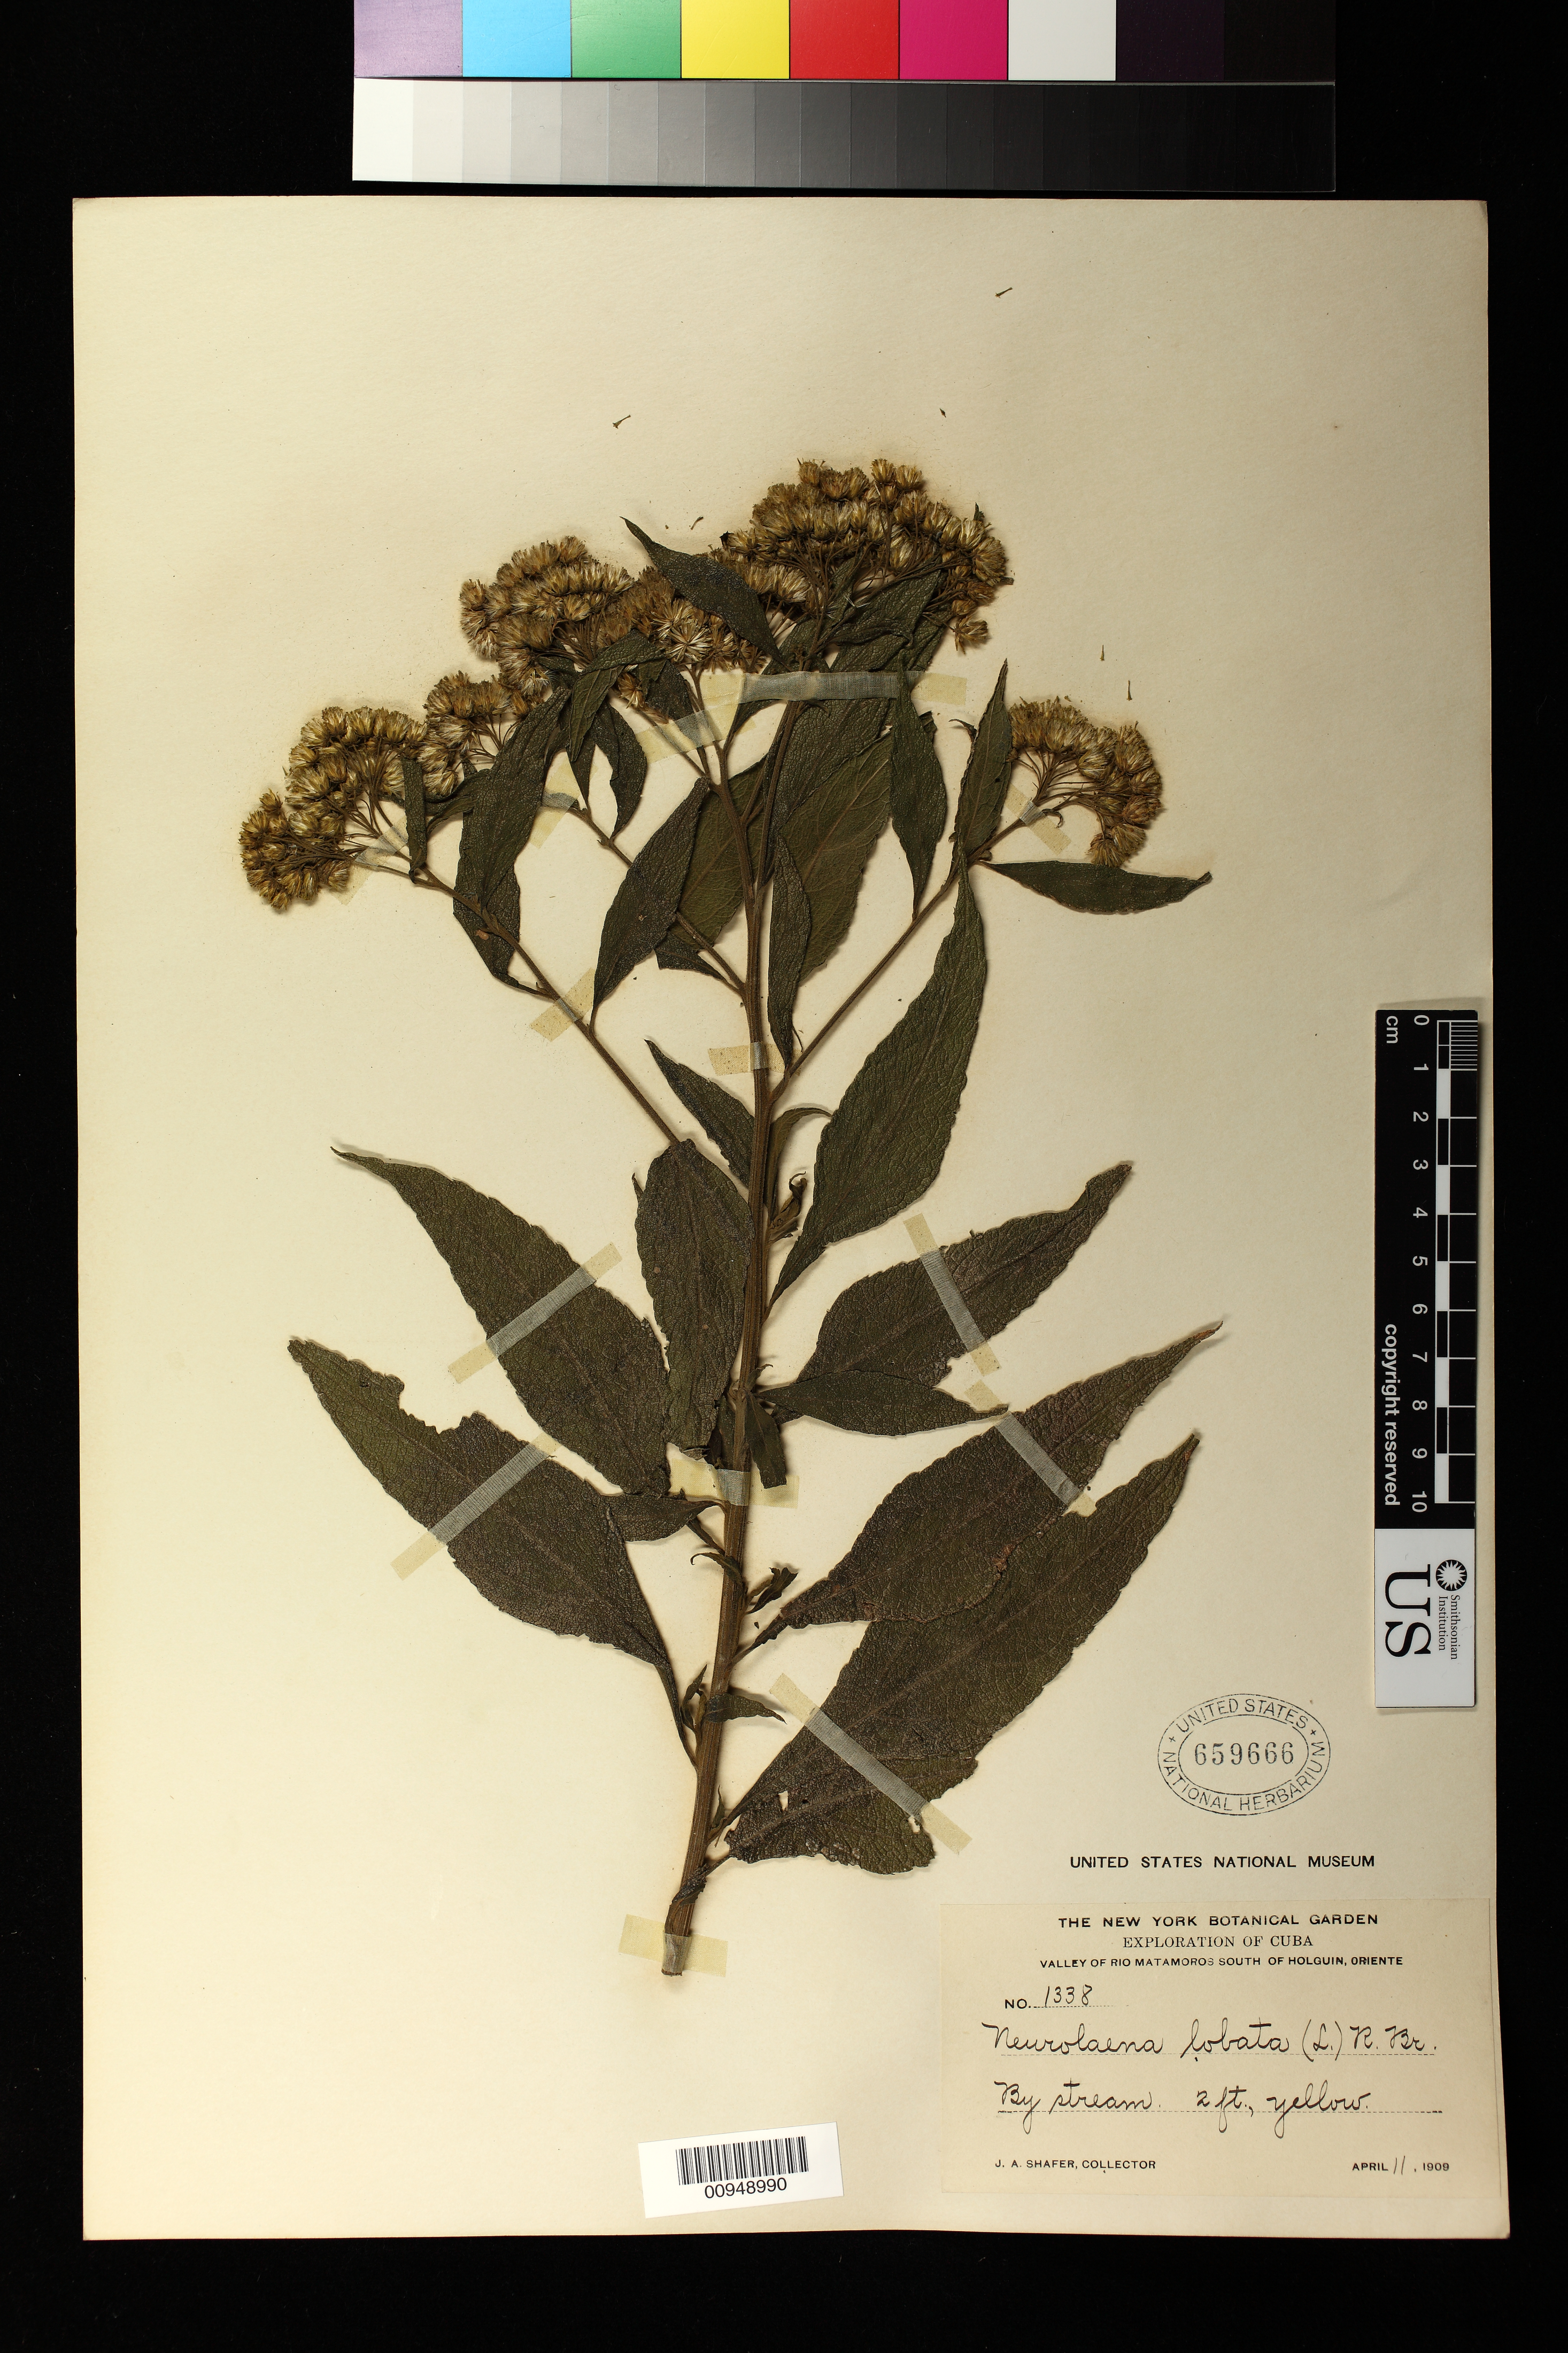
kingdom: Plantae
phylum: Tracheophyta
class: Magnoliopsida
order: Asterales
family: Asteraceae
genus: Neurolaena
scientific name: Neurolaena lobata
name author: (L.) R. Br. ex Cass.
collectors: J. A. Shafer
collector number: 1338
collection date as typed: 11 Apr 1909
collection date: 1909-04-11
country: Cuba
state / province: Holguín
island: Cuba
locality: Stream in Valley of Rio Matamoros, S of Holguin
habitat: By stream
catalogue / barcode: US 659666